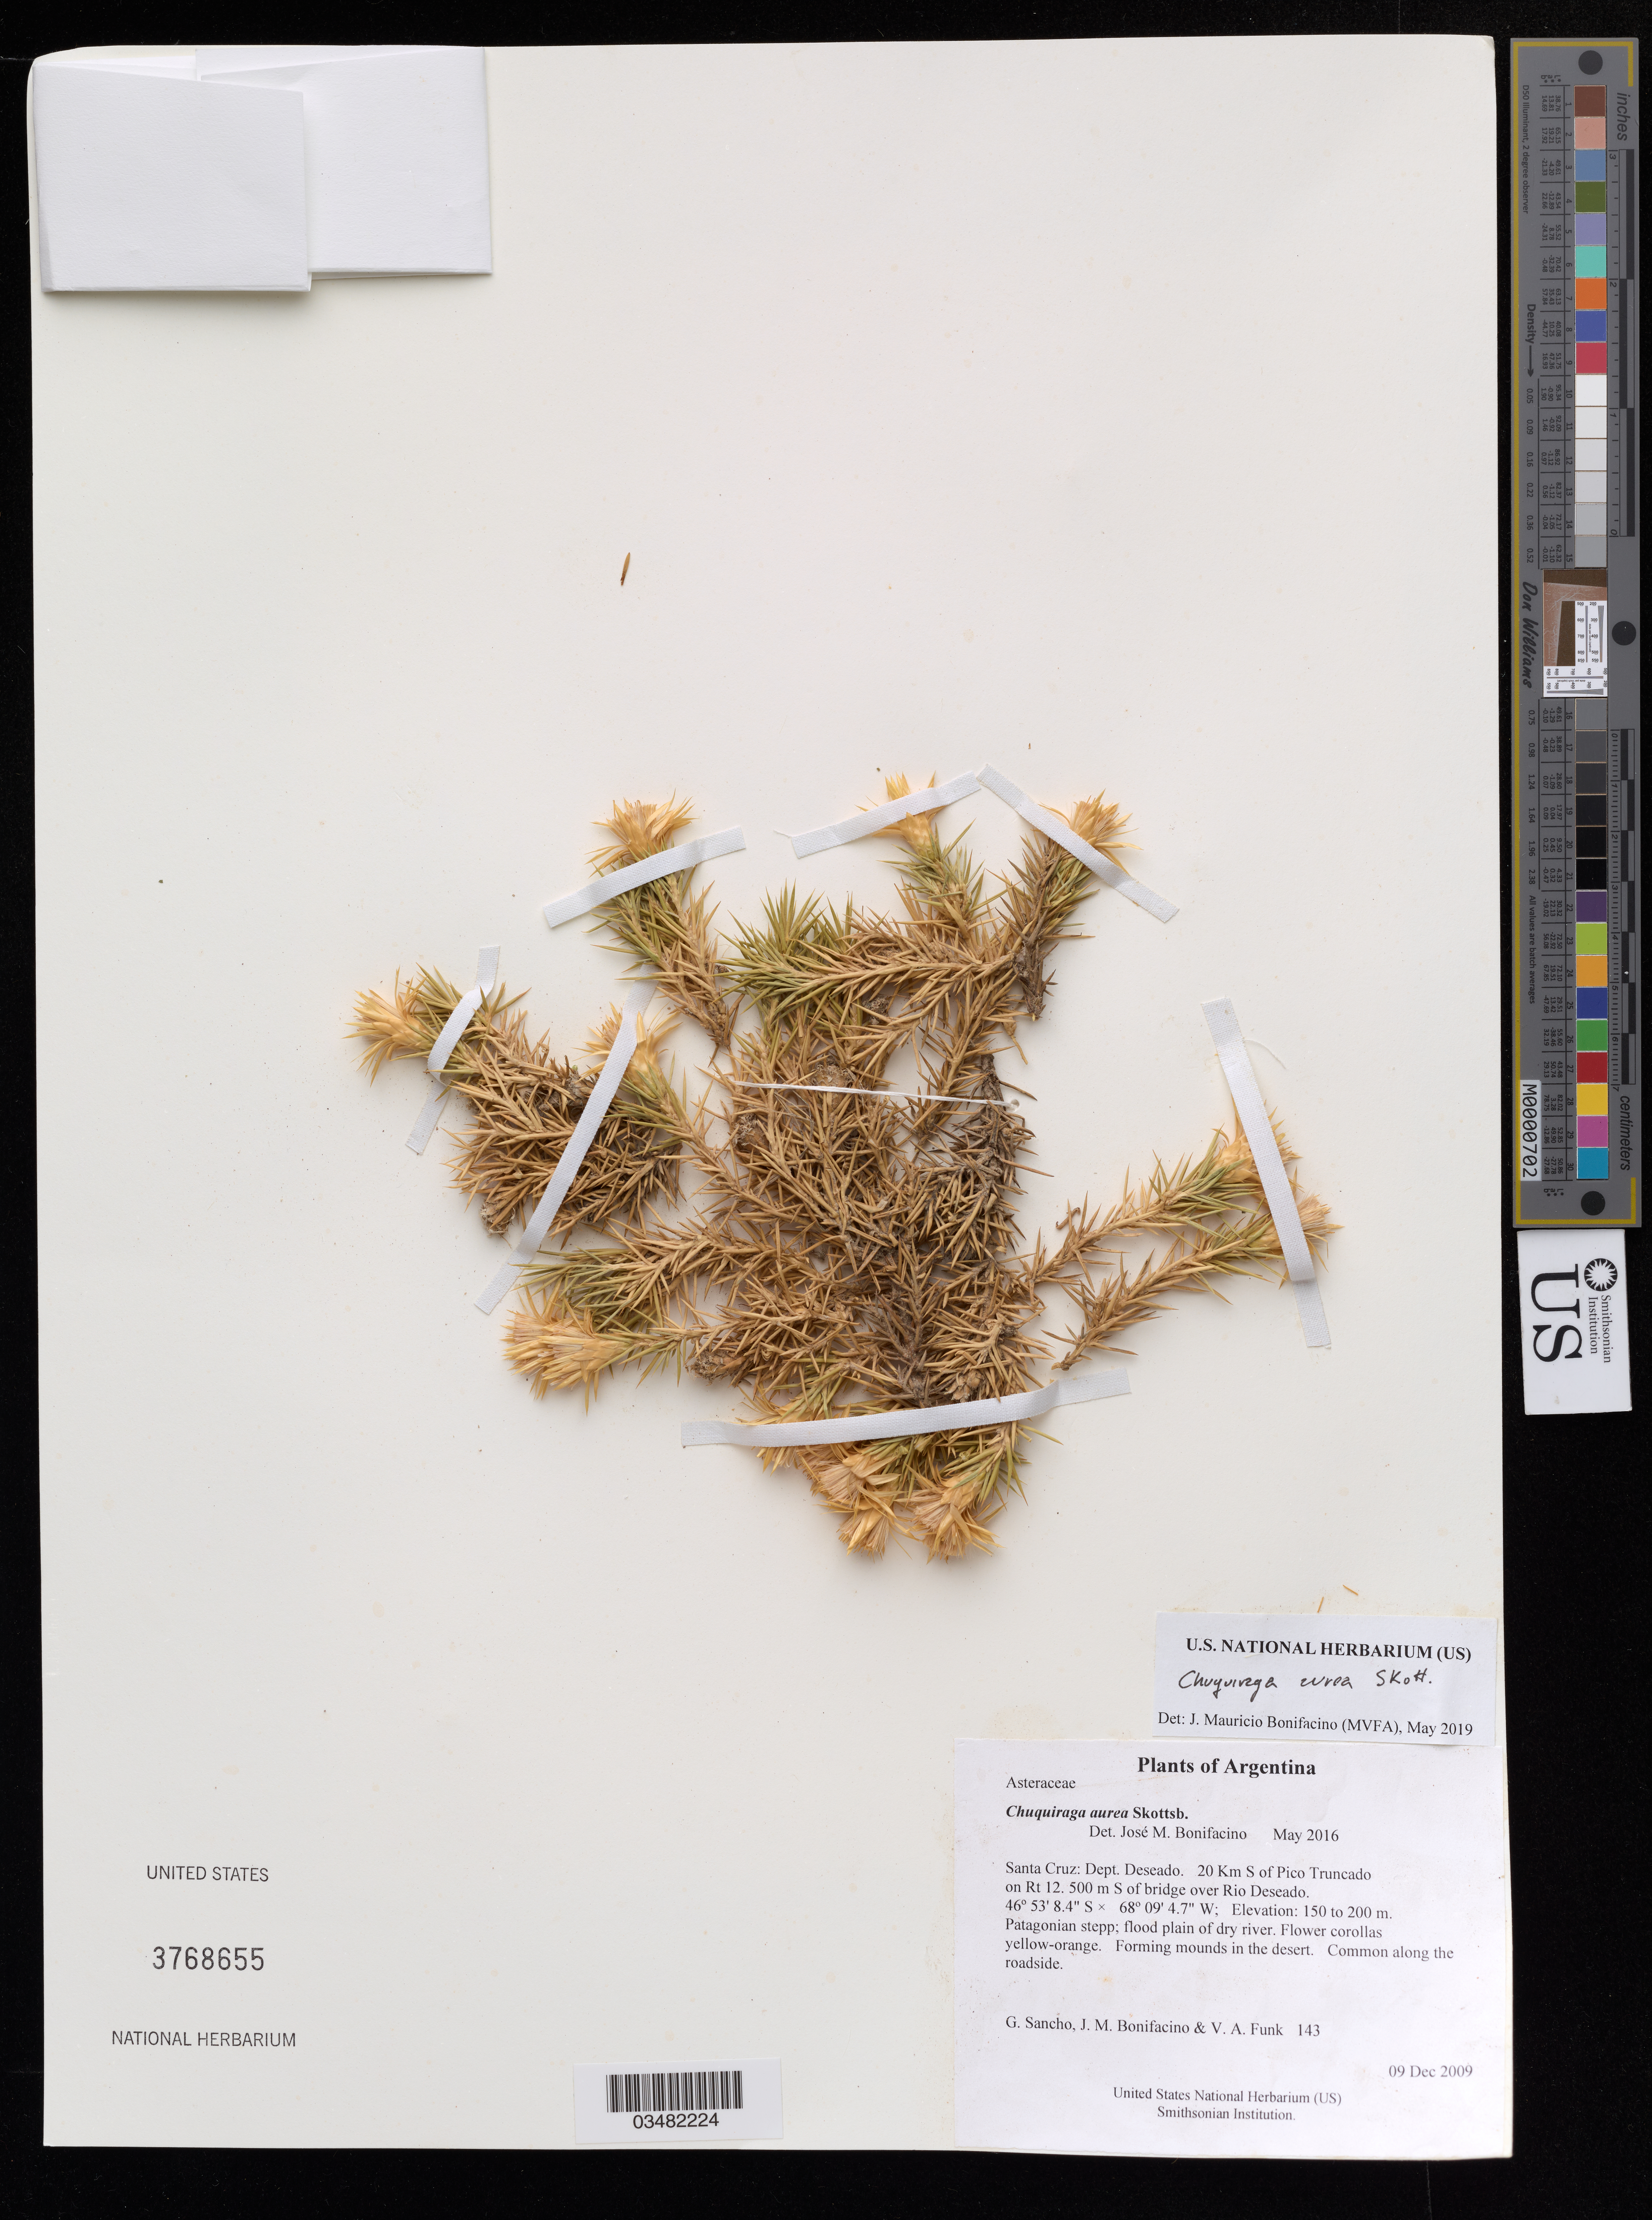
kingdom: Plantae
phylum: Tracheophyta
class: Magnoliopsida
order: Asterales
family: Asteraceae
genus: Chuquiraga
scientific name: Chuquiraga aurea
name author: Skottsb.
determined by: Bonifacino, José Mauricio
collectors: G. Sancho, M. Bonifacino & V. Funk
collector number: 143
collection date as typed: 9 Dec 2009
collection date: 2009-12-09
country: Argentina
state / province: Santa Cruz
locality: Dept. Deseado. 20 Km S of Pico Truncado on Rt 12. 500 m S of bridge over Rio Deseado.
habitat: Patagonian stepp; flood plain of dry river.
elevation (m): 150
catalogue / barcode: US 3768655